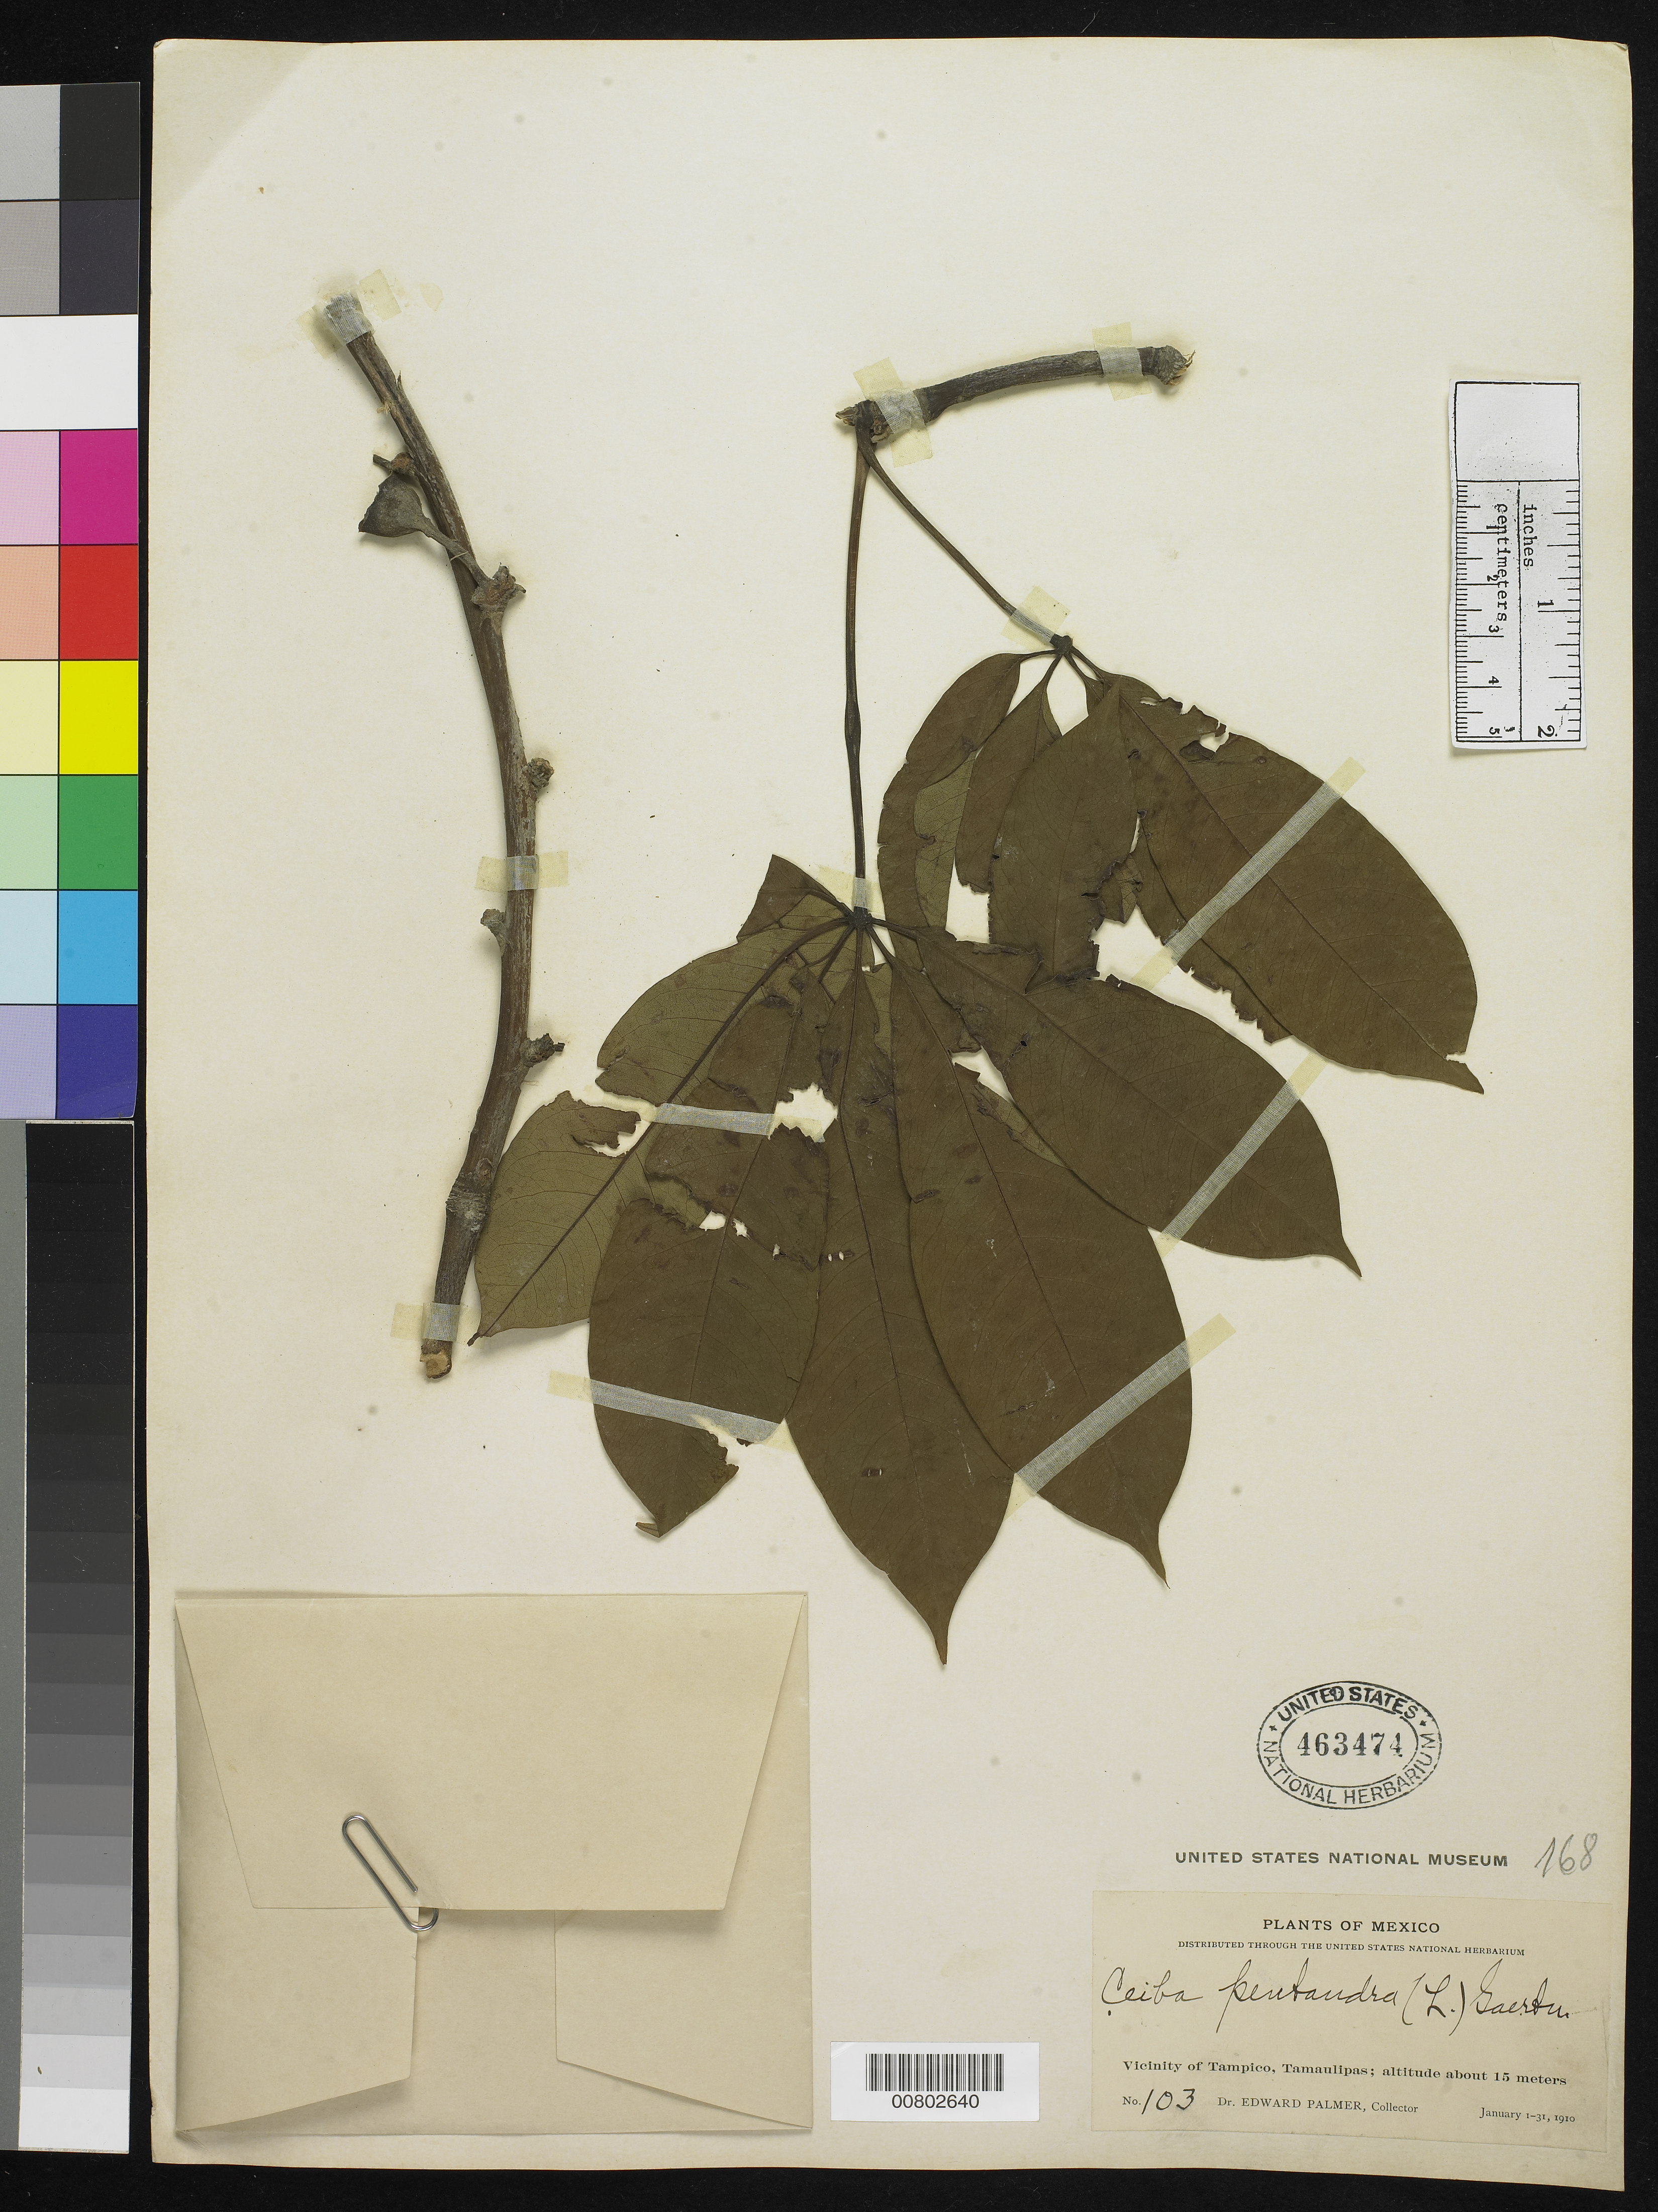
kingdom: Plantae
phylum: Tracheophyta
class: Magnoliopsida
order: Malvales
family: Malvaceae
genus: Ceiba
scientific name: Ceiba pentandra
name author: (L.) Gaertn.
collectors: E. Palmer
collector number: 103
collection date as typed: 01 Jan 1910 to 31 Jan 1910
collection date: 1910-01-01/1910-01-31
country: Mexico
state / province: Tamaulipas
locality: Vicinity of Tampico, Tamaulipas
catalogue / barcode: US 463474